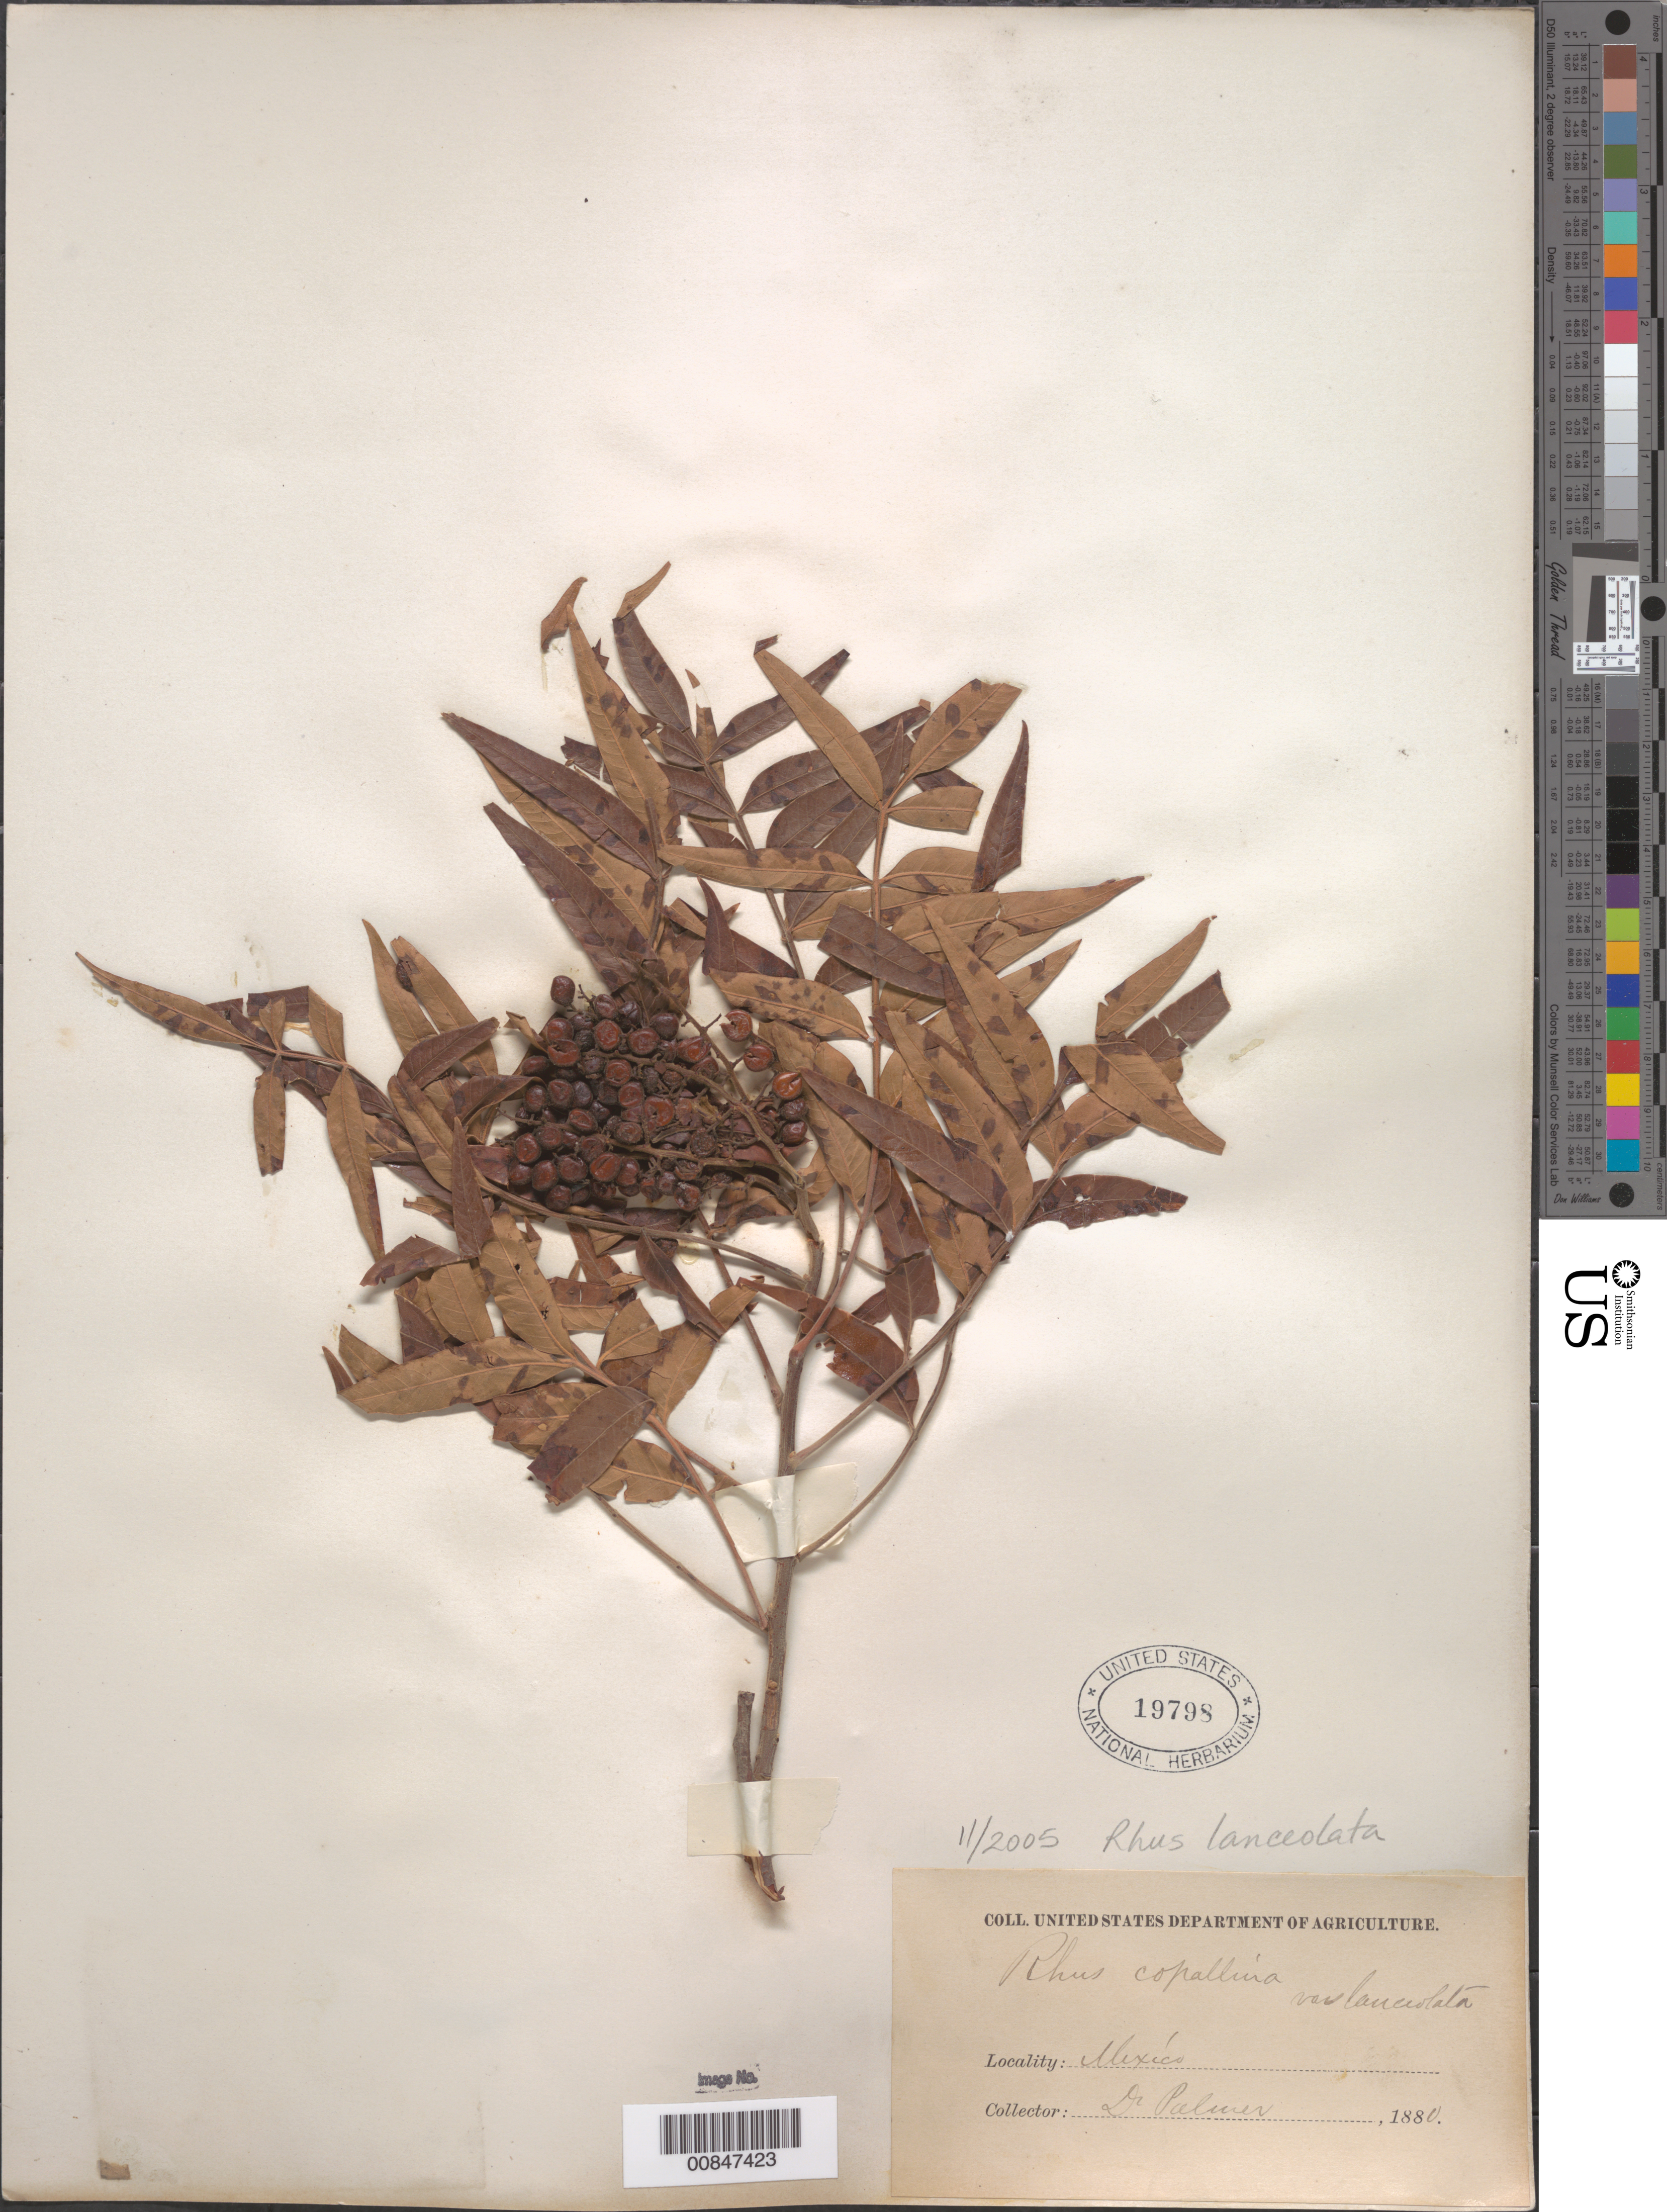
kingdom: Plantae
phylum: Tracheophyta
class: Magnoliopsida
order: Sapindales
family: Anacardiaceae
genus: Rhus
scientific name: Rhus lanceolata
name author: (A. Gray) Britton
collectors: E. Palmer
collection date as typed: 1880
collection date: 1880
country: Mexico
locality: Mexico.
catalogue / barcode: US 19798